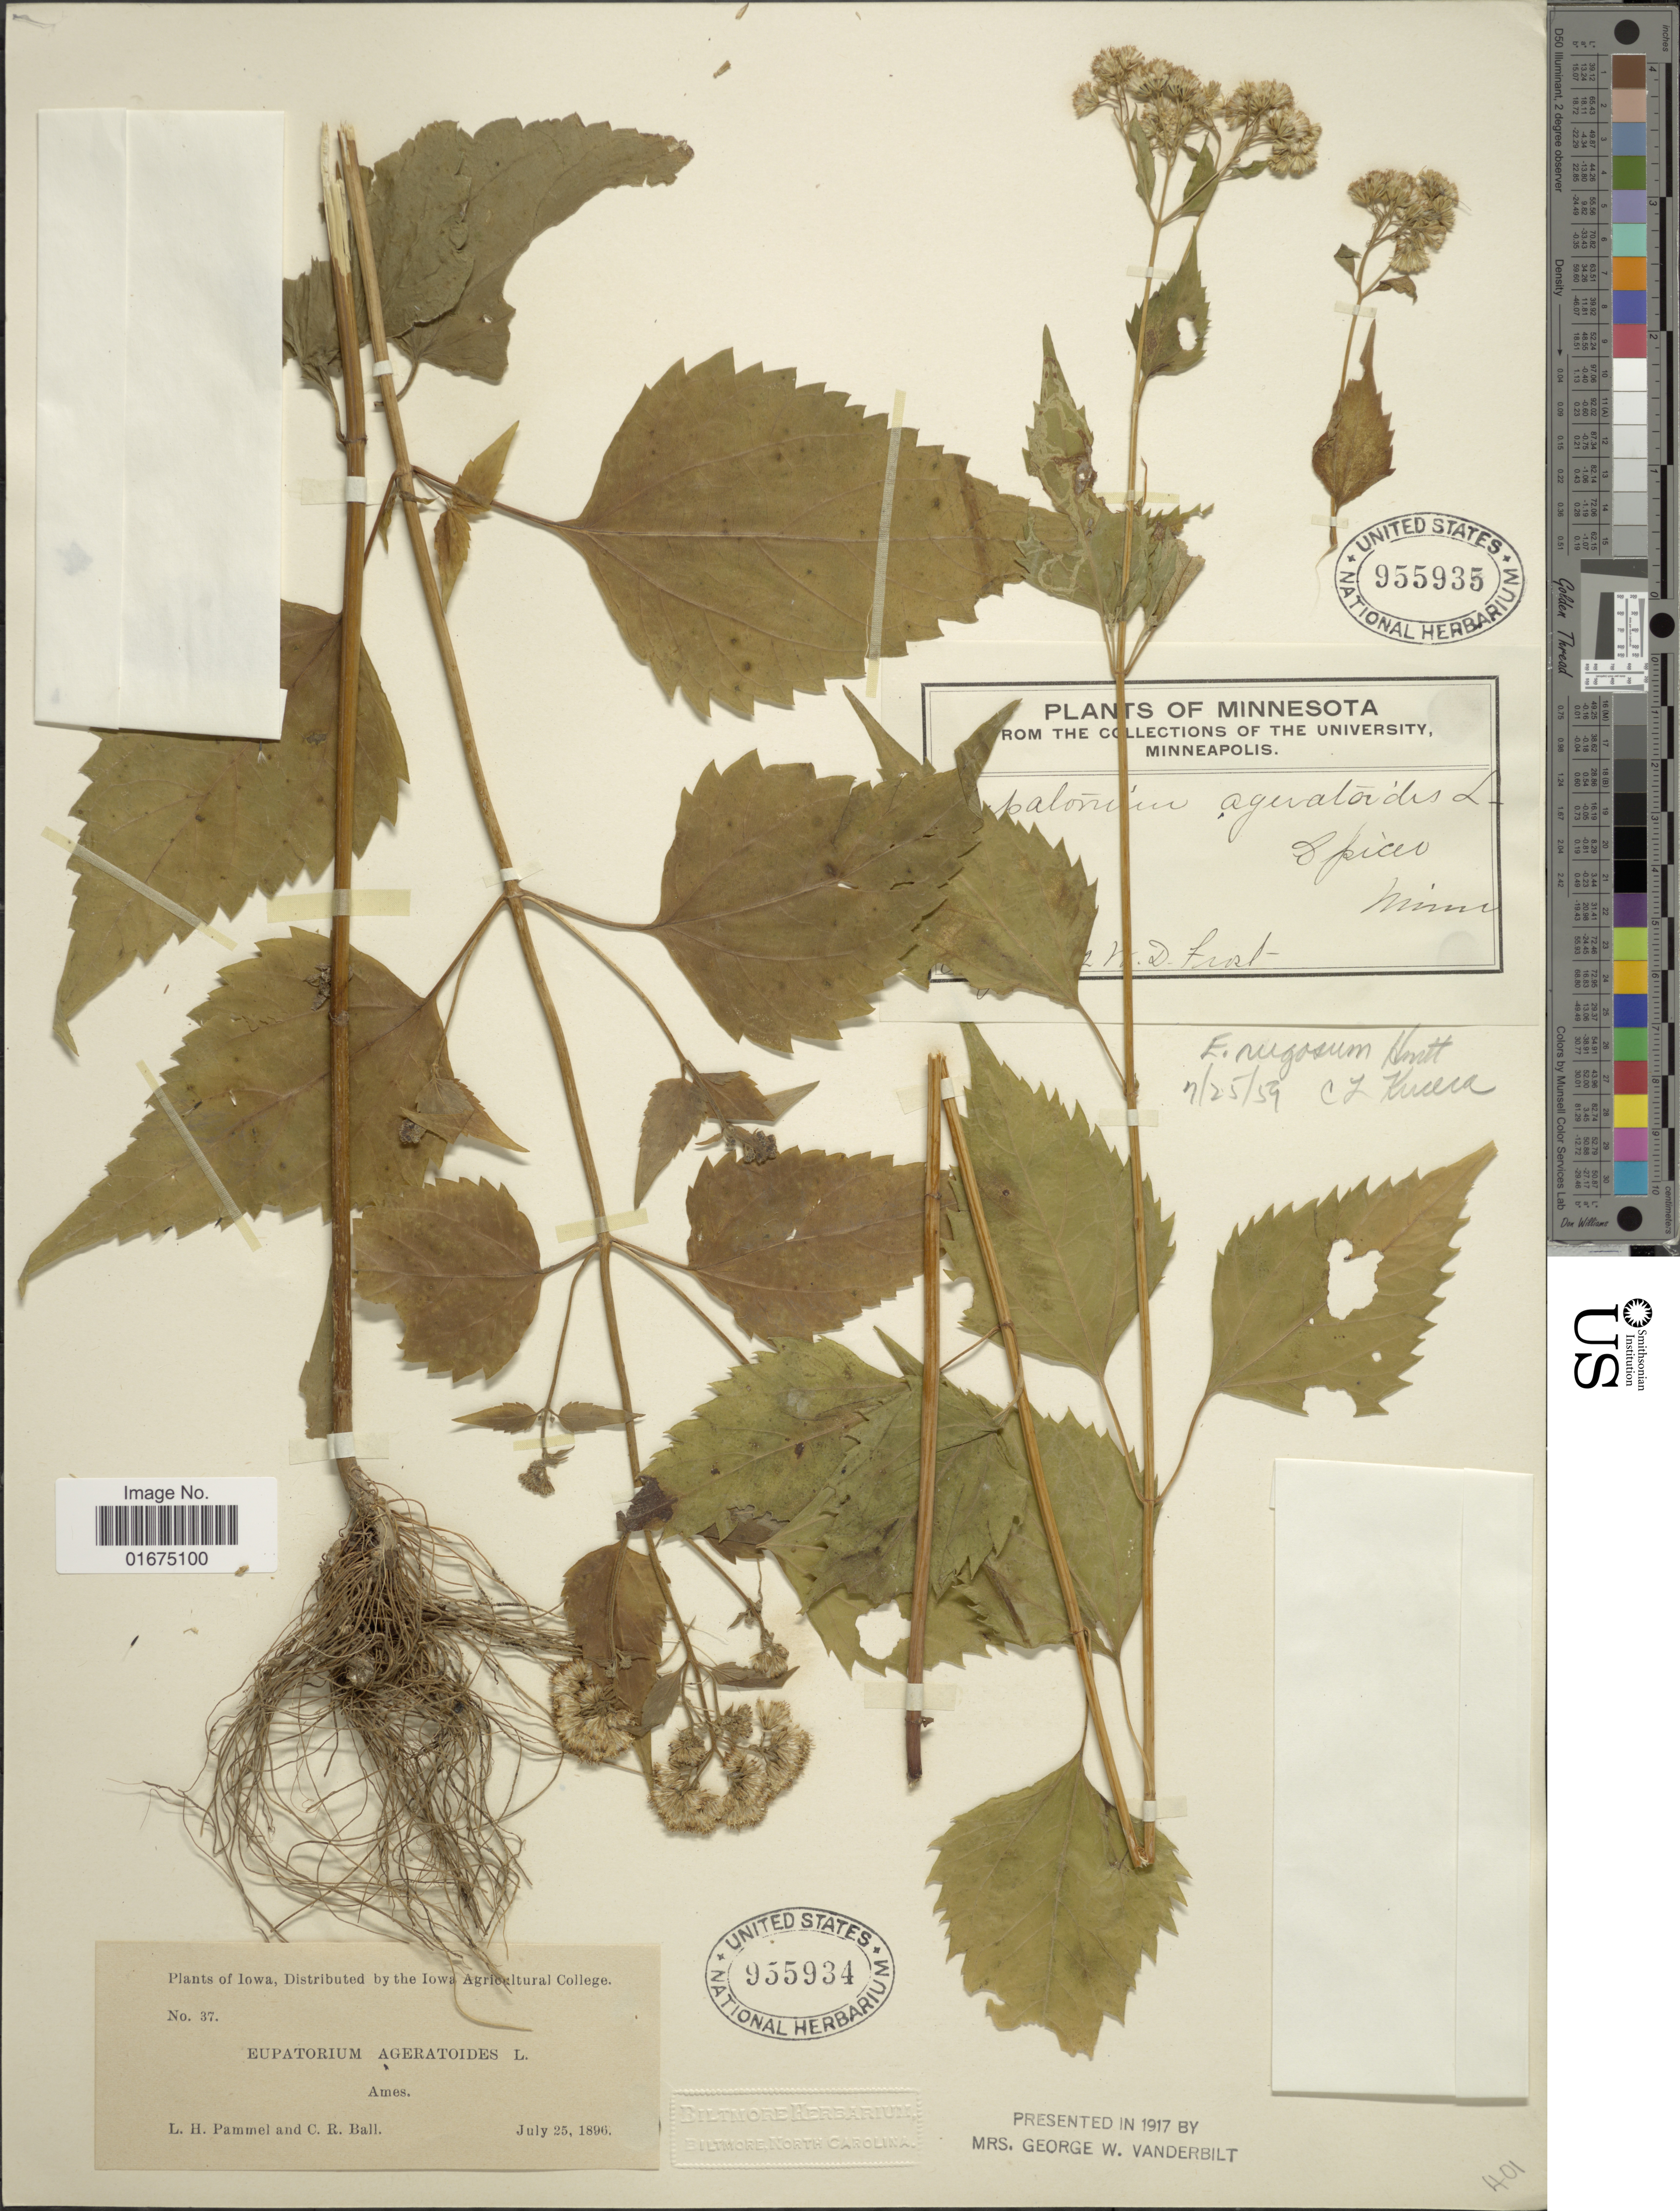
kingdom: Plantae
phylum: Tracheophyta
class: Magnoliopsida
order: Asterales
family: Asteraceae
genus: Ageratina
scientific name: Ageratina altissima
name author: (L.) R.M. King & H. Rob.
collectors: W. Firt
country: United States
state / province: Minnesota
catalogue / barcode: US 955935-2